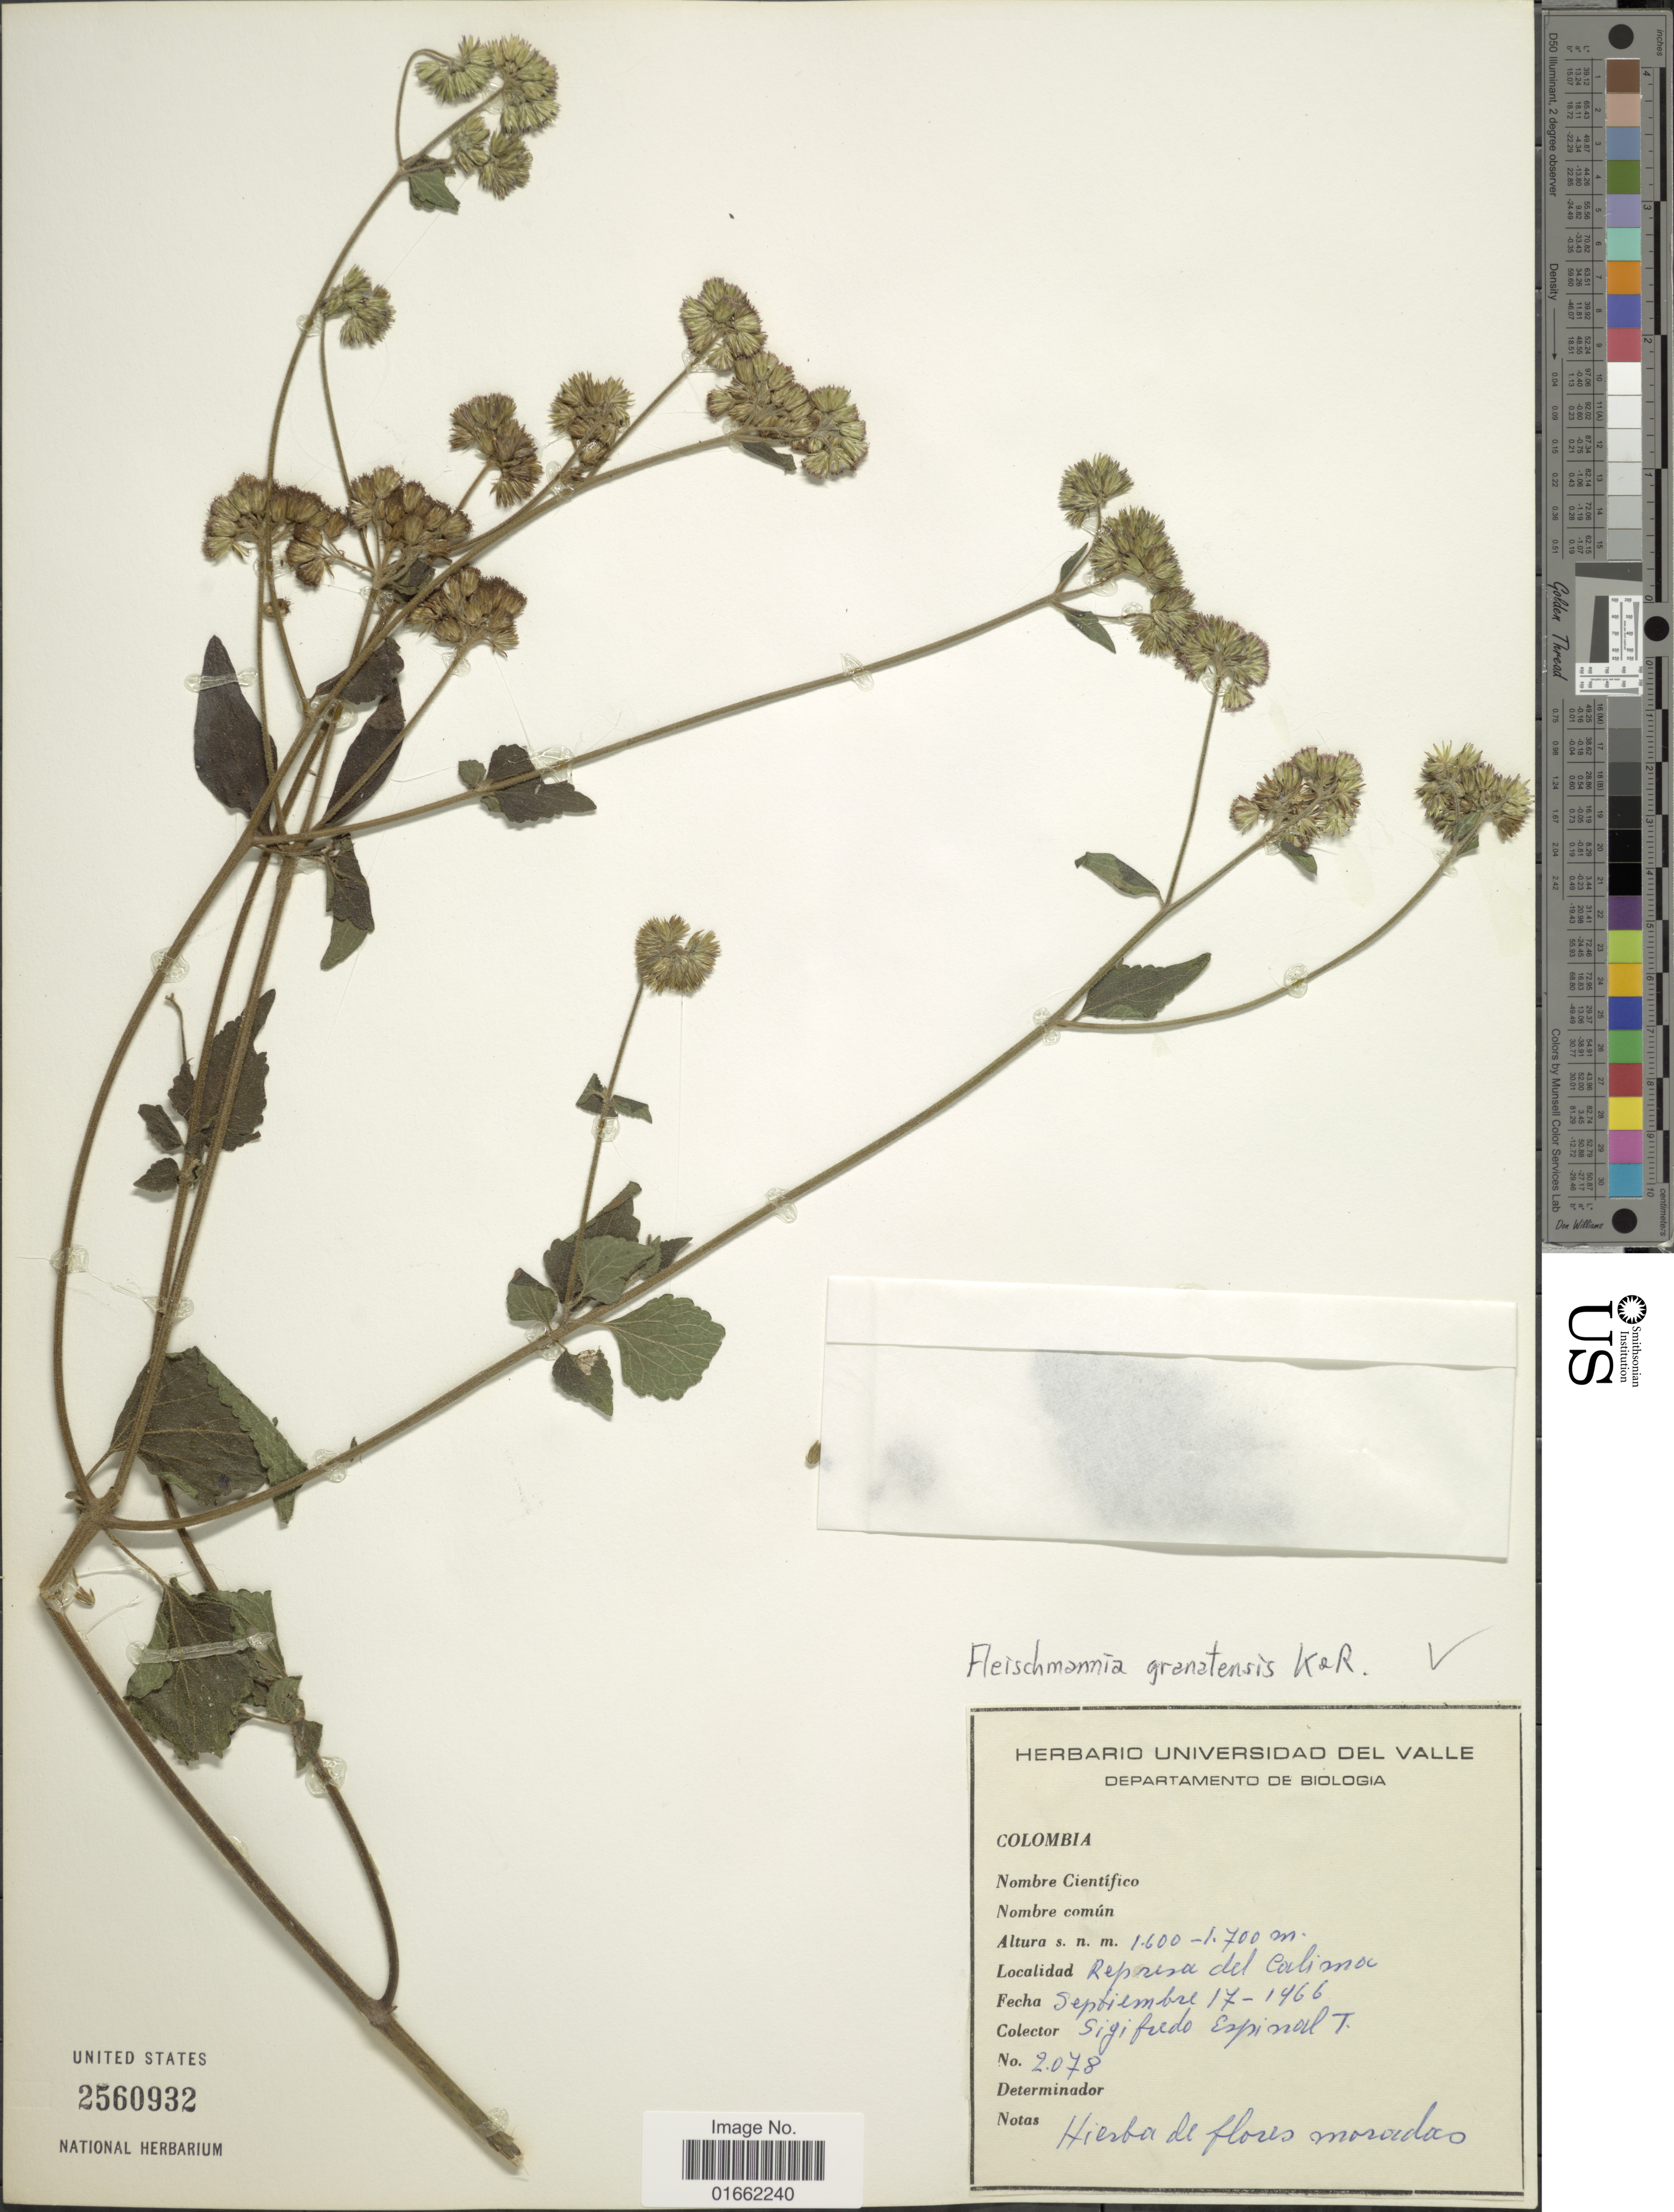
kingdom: Plantae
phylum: Tracheophyta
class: Magnoliopsida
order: Asterales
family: Asteraceae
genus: Fleischmannia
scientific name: Fleischmannia granatensis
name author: R.M. King & H. Rob.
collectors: S. T. Espinal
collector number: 2078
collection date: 1966-09-17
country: Colombia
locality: Represa del Calima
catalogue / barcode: US 2560932